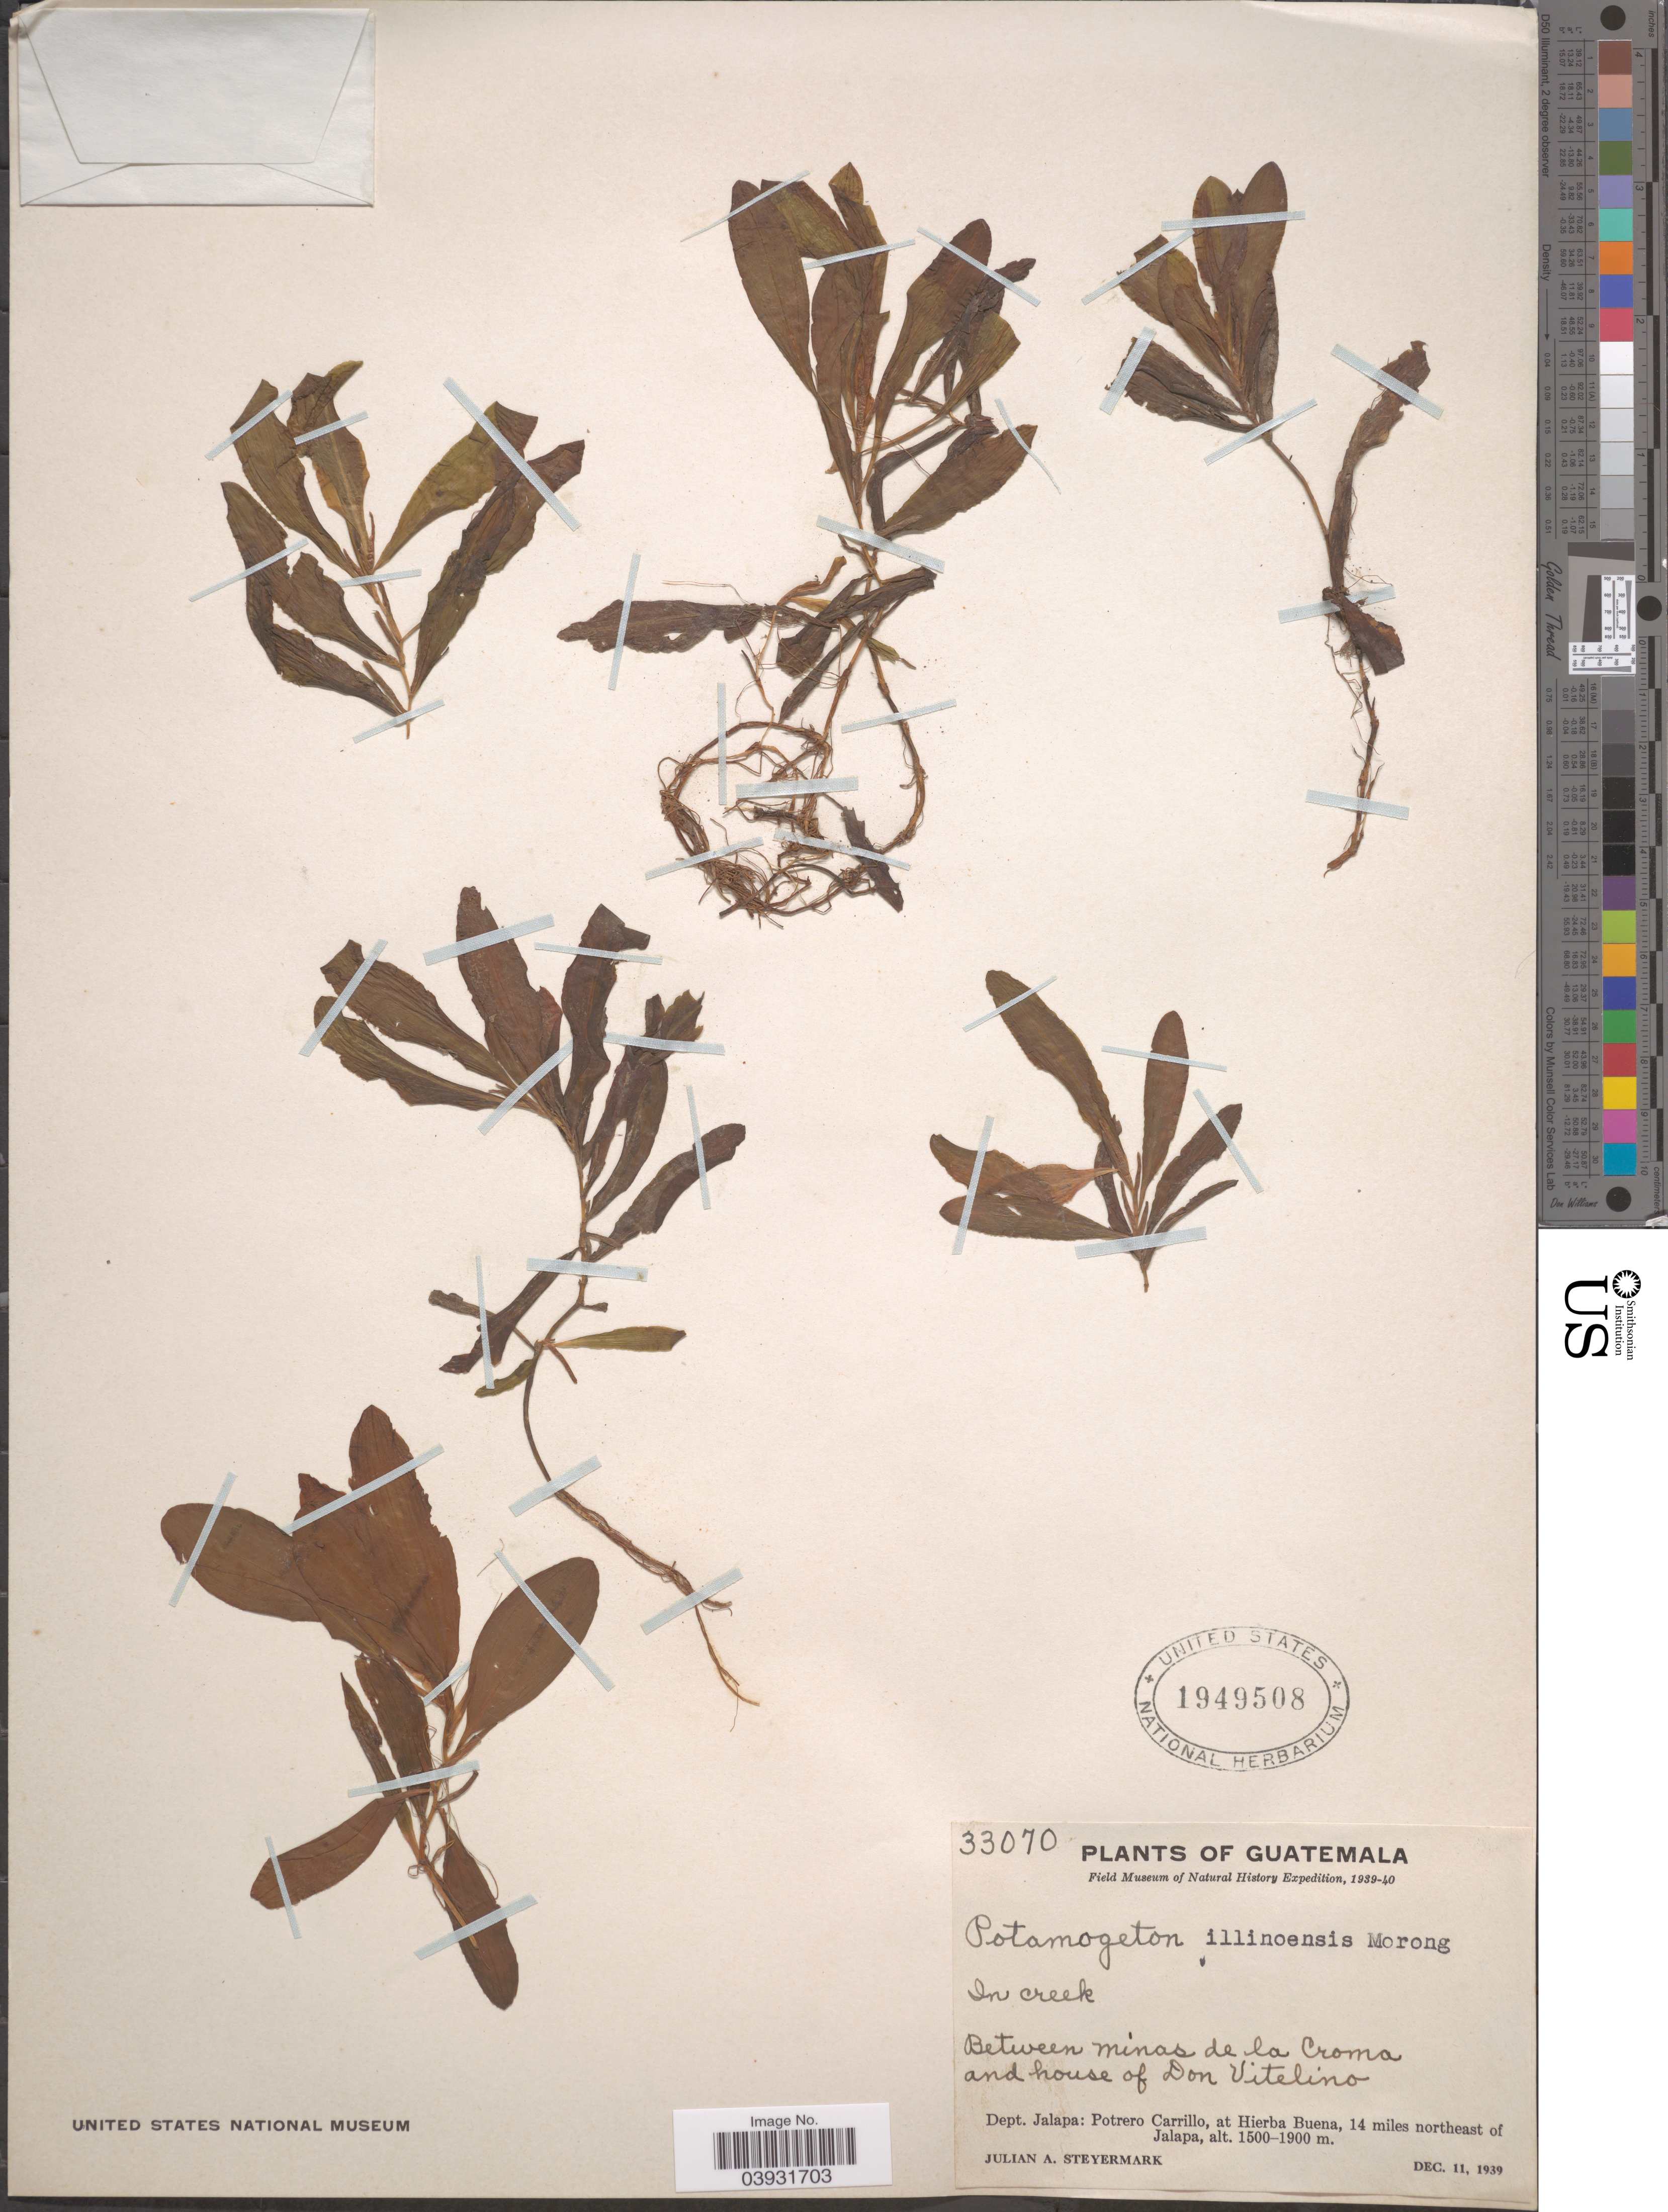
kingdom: Plantae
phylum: Tracheophyta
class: Liliopsida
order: Alismatales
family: Potamogetonaceae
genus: Potamogeton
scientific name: Potamogeton illinoensis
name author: Morong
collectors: J. Steyermark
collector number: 33070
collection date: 1939-12-11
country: Guatemala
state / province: Jalapa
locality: Between minas de la Croma and house of Don Vitelino. Dept. Jalapa: Potrero Carillo, at Hierba Buena, 14 miles norhteast of Jalapa.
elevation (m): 1500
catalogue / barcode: US 1949508